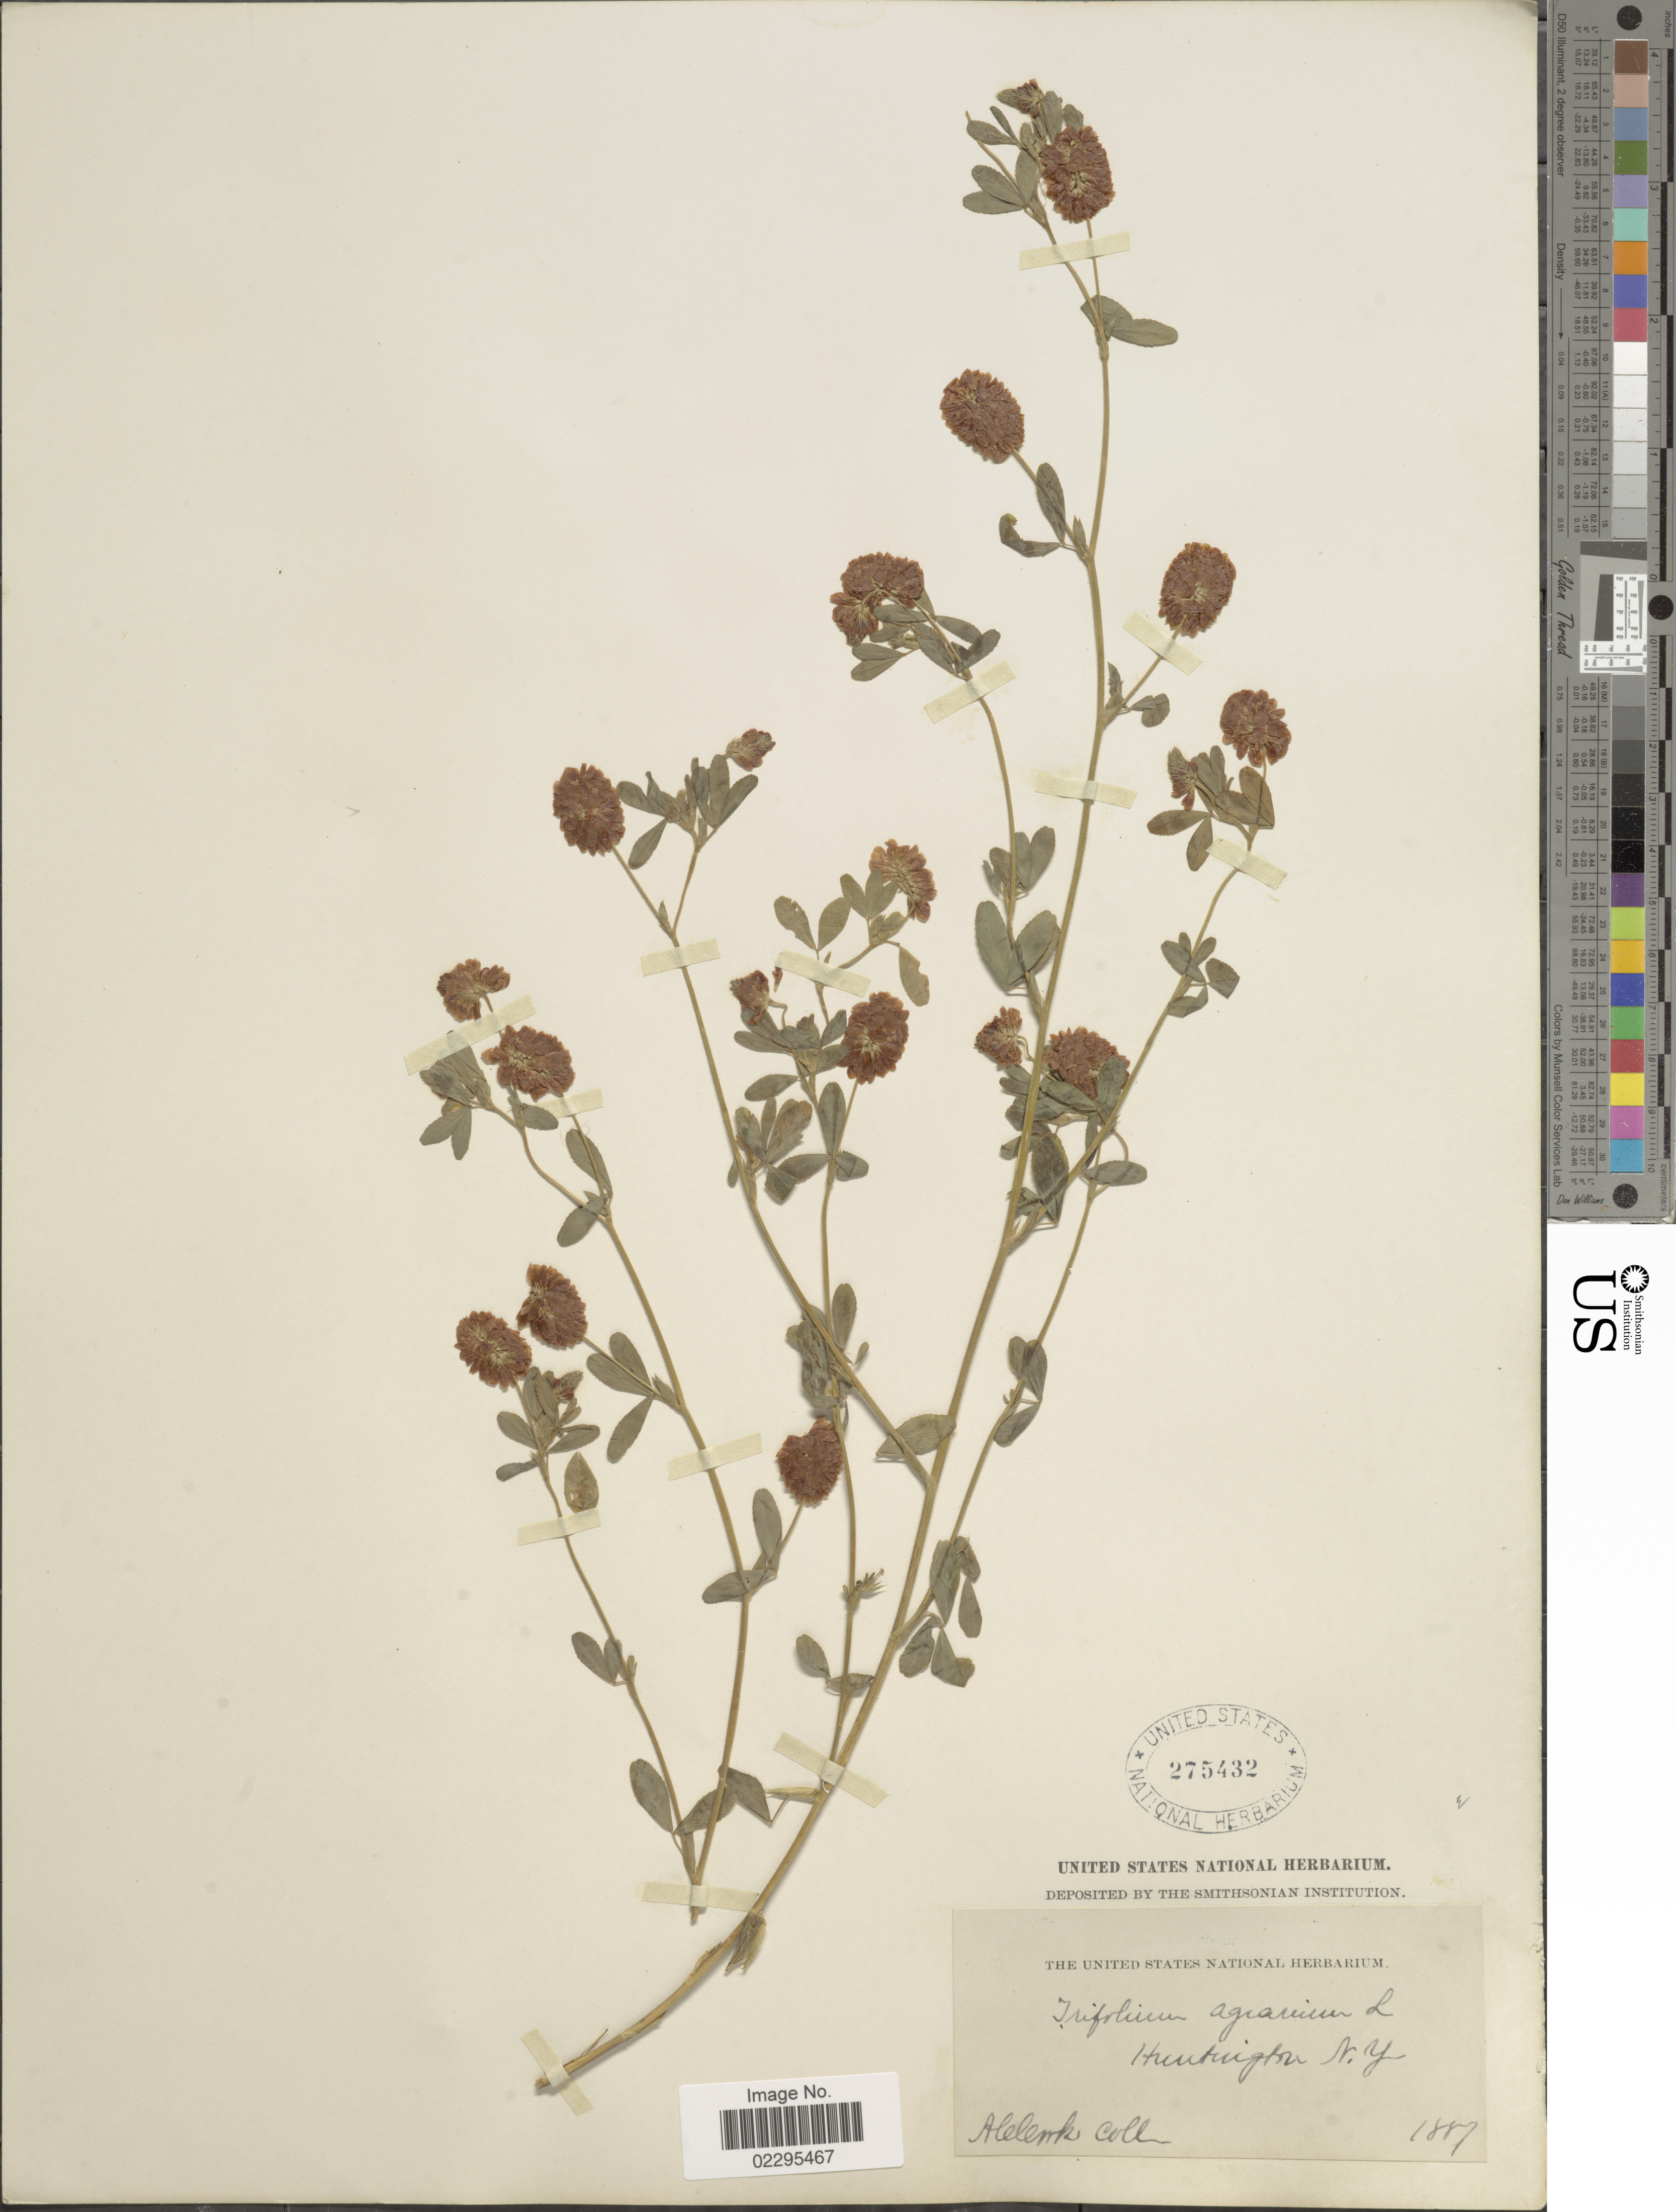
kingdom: Plantae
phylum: Tracheophyta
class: Magnoliopsida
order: Fabales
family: Fabaceae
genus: Trifolium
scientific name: Trifolium agrarium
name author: L.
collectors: A. Cook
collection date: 1887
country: United States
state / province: New York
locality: Huntington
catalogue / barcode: US 275432